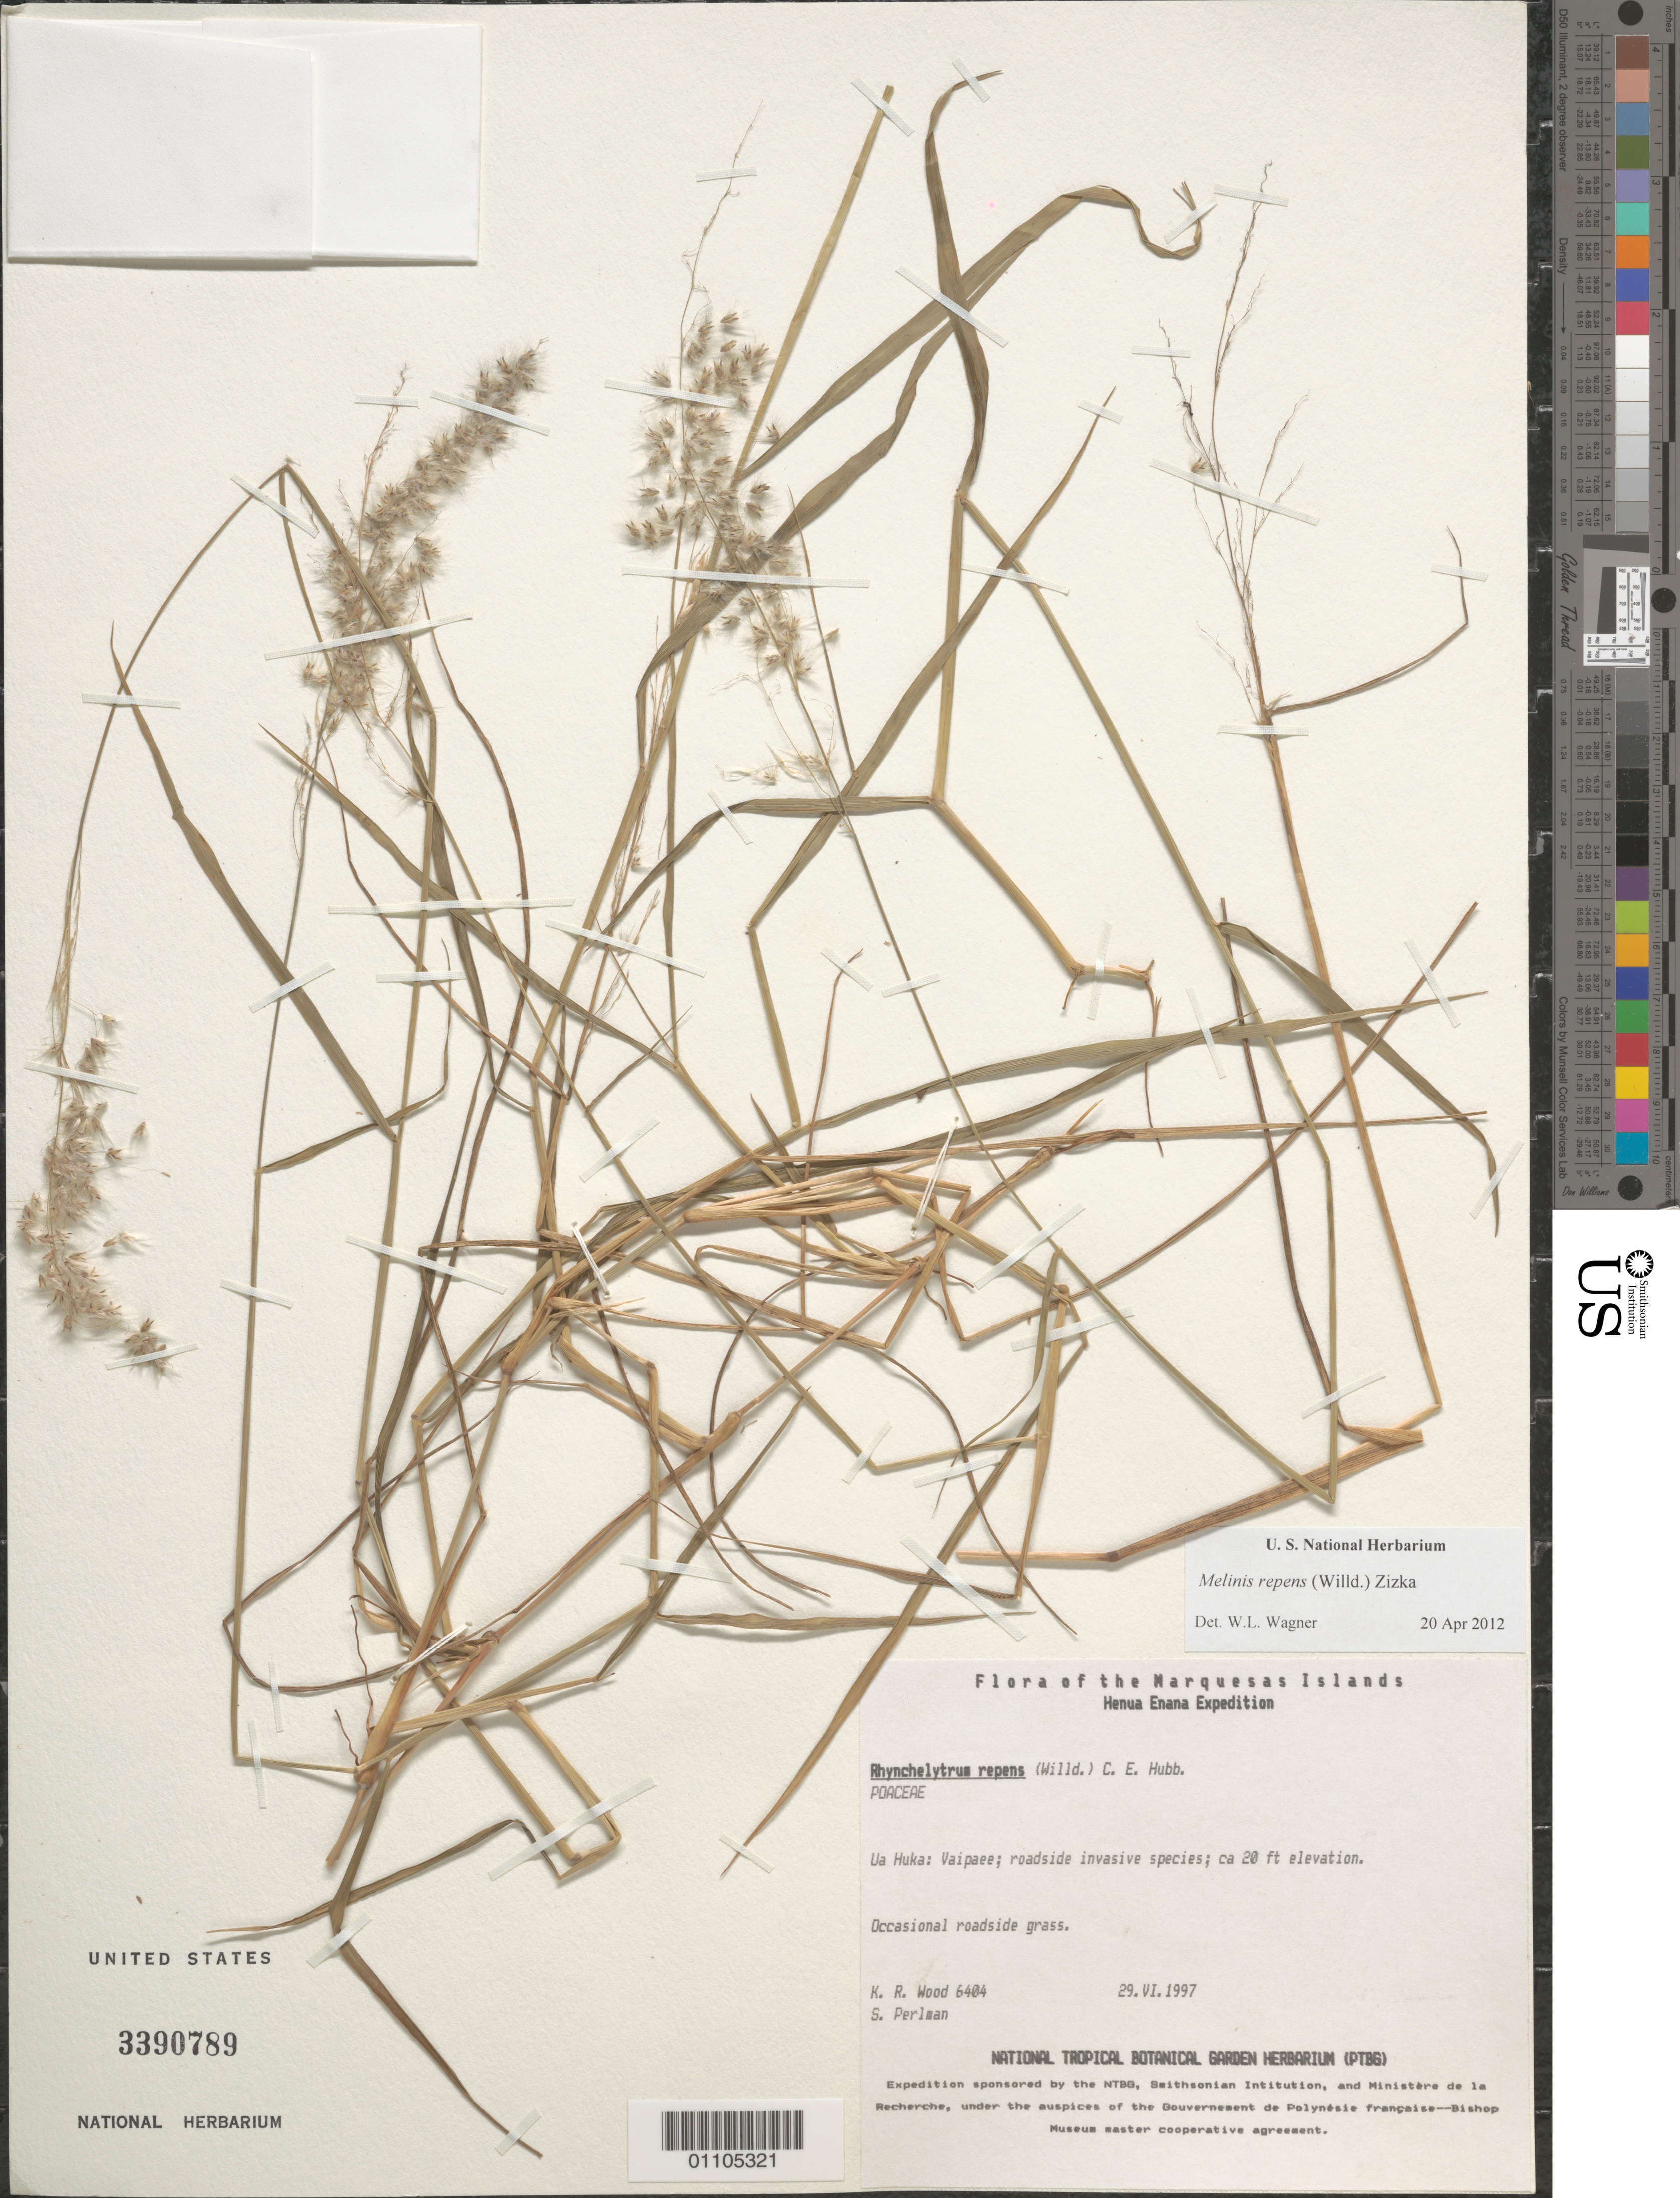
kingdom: Plantae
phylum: Tracheophyta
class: Liliopsida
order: Poales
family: Poaceae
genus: Melinis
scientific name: Melinis repens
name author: (Willd.) Zizka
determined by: Flynn, T. W.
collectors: K. R. Wood & S. P. Perlman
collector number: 6404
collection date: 1997-06-29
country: French Polynesia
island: Ua Huka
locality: Vaipaee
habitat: Occasional roadside grass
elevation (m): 6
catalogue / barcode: US 3390789